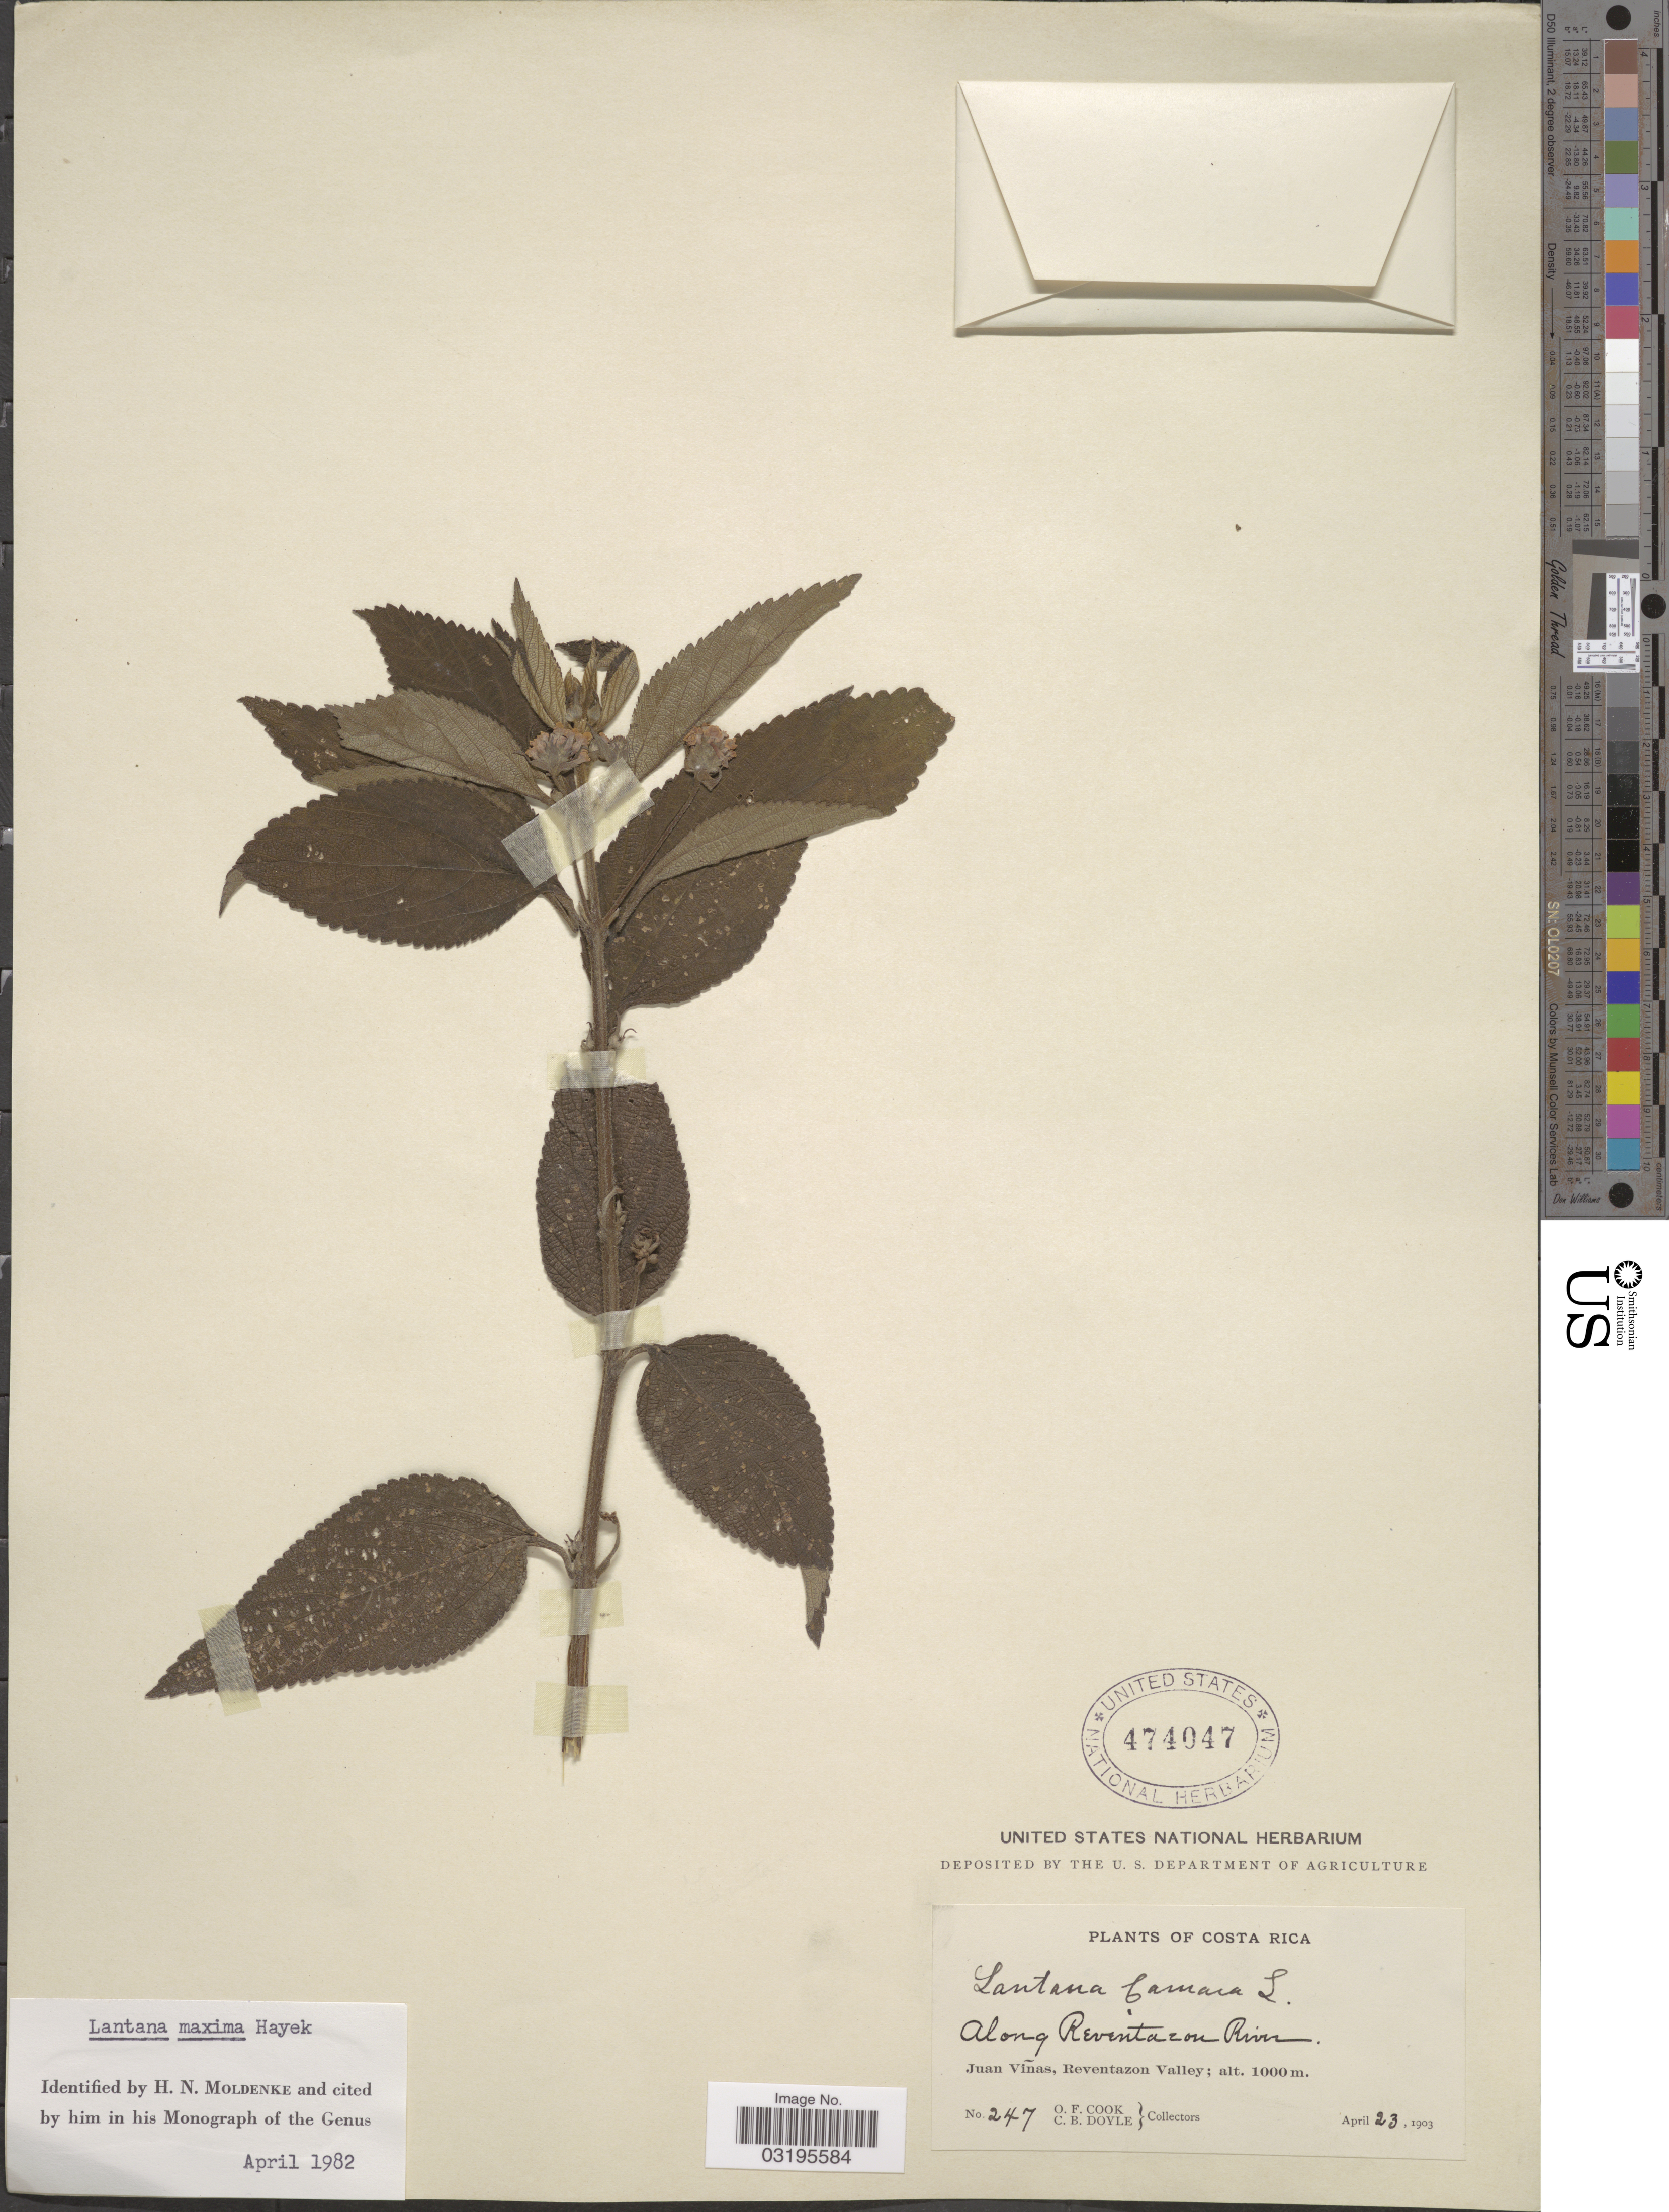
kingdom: Plantae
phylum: Tracheophyta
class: Magnoliopsida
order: Lamiales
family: Verbenaceae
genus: Lantana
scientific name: Lantana maxima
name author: Hayek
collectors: O. F. Cook & C. Doyle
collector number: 247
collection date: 1903-04-23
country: Costa Rica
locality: Along Reventazon River. Juan Viñas, Reventazon Valley.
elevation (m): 1000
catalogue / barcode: US 474047